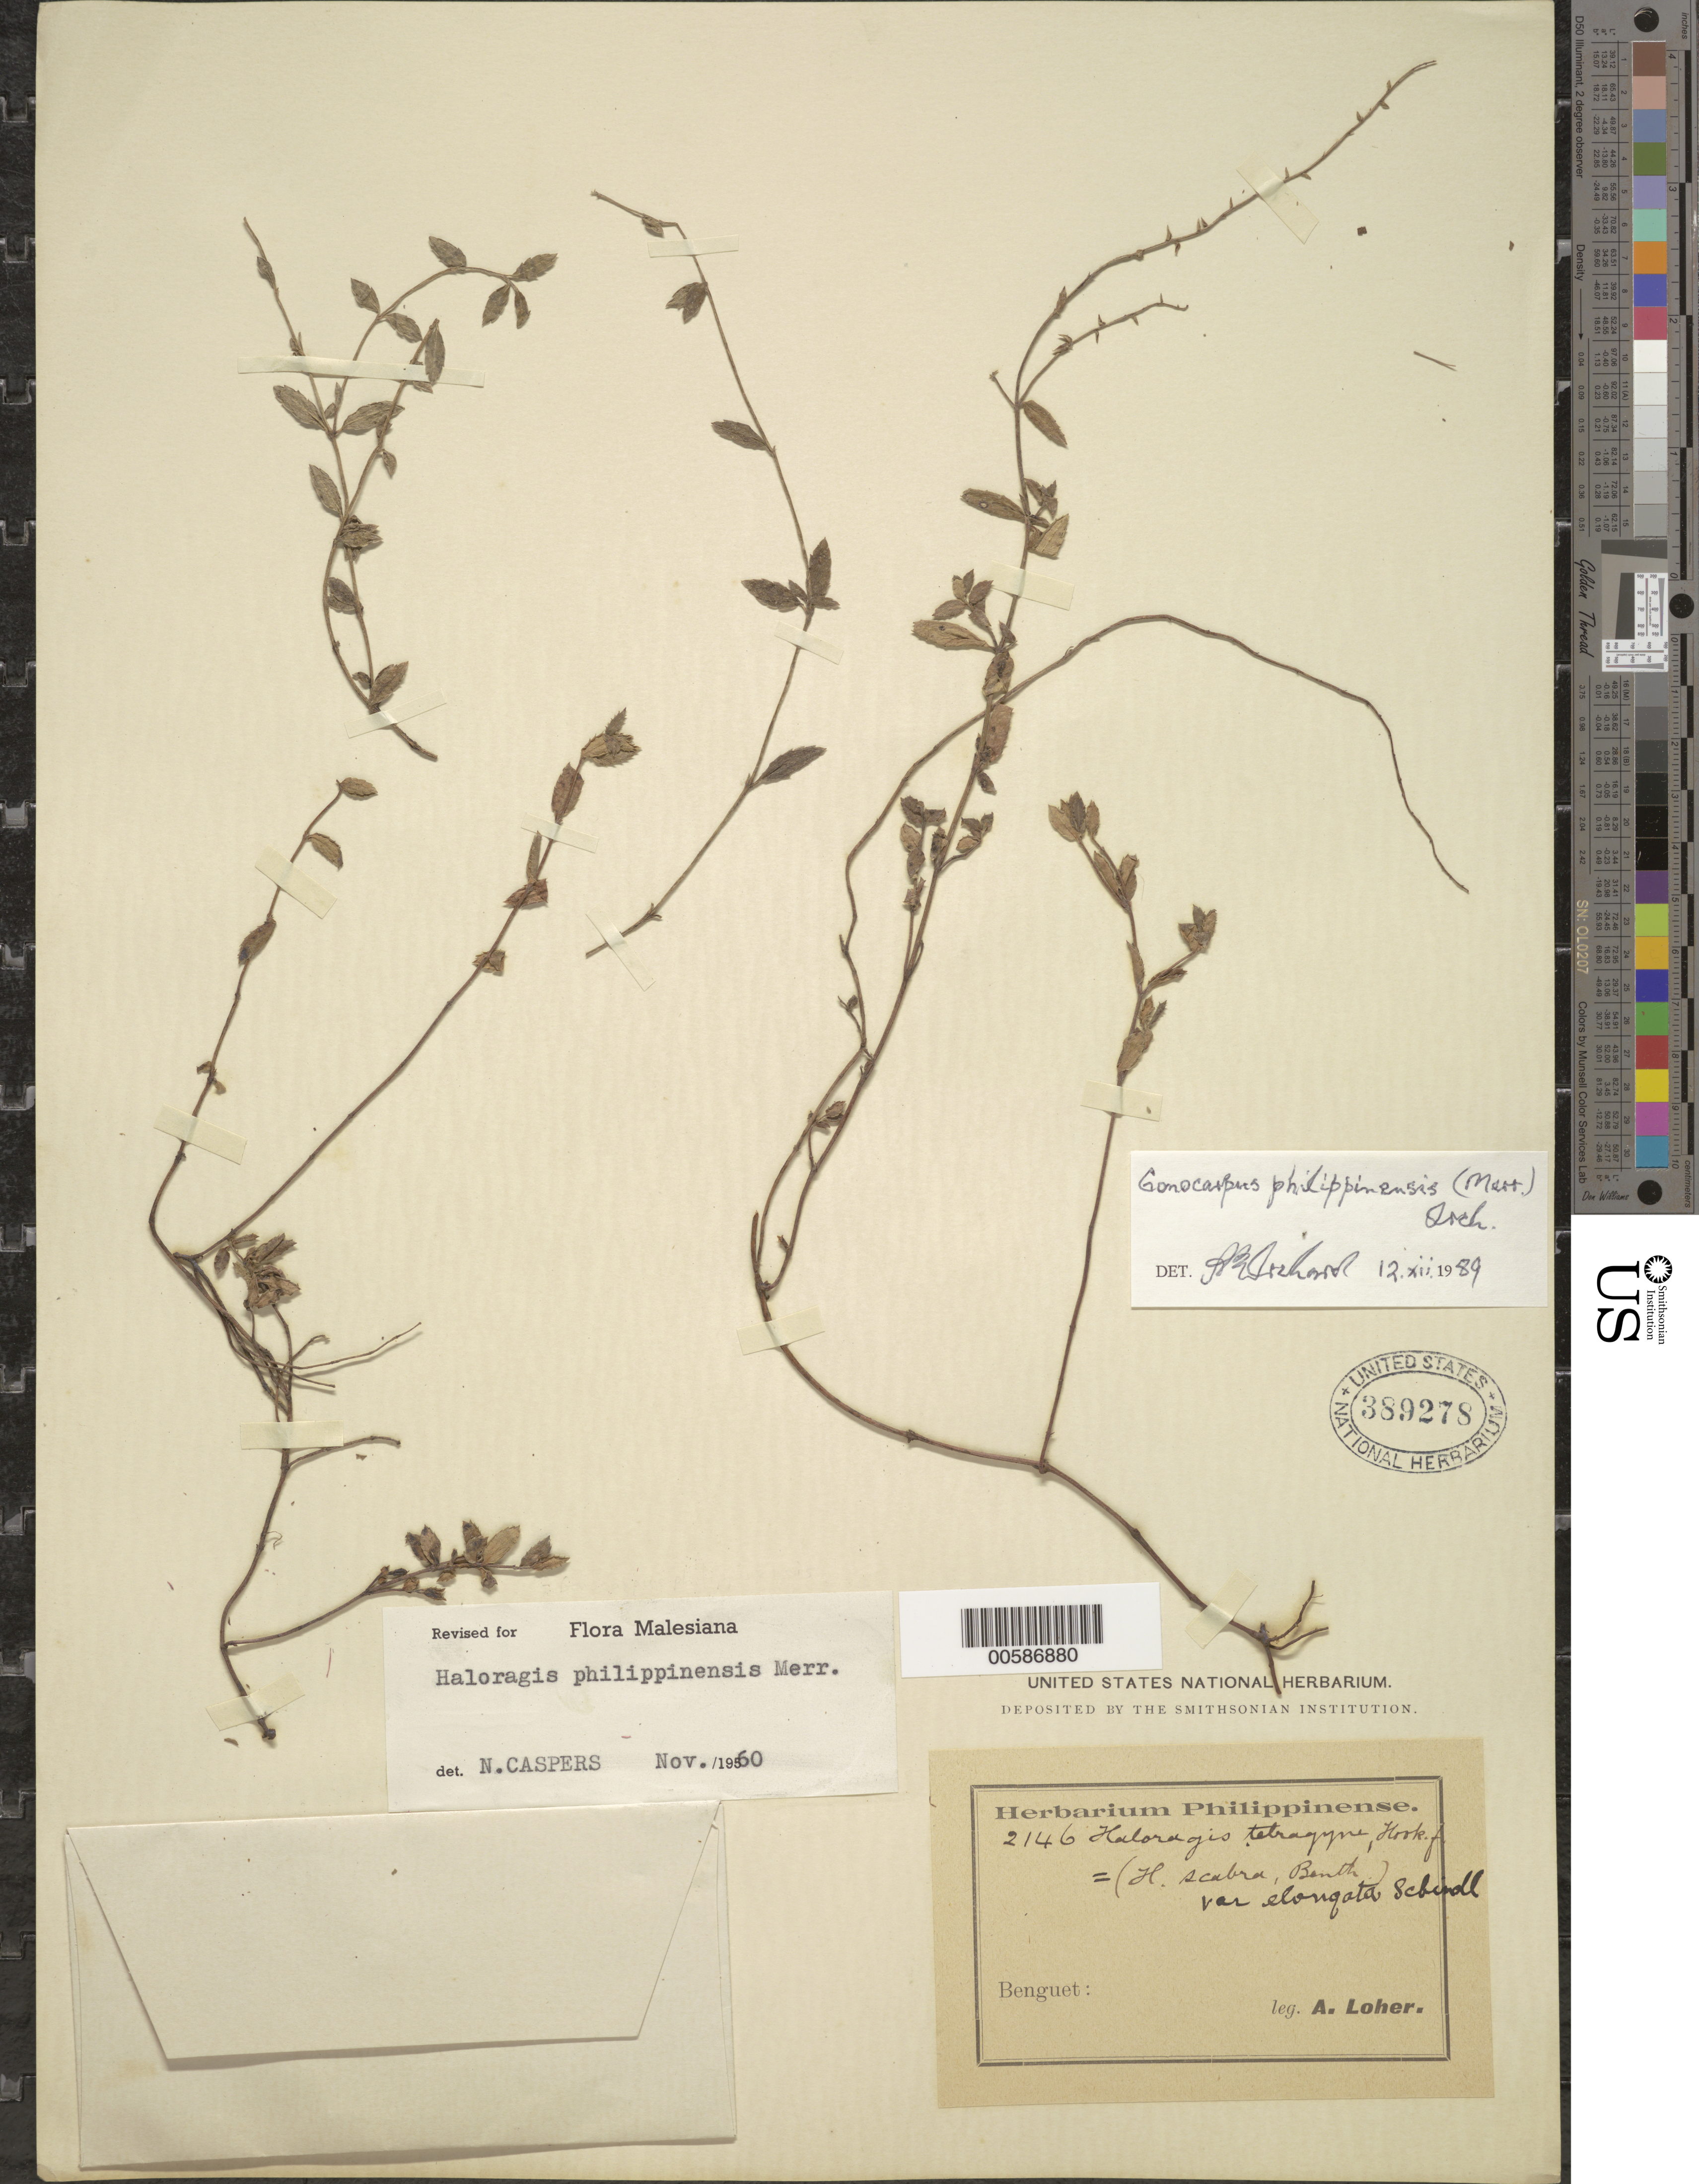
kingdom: Plantae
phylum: Tracheophyta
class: Magnoliopsida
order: Saxifragales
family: Haloragaceae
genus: Gonocarpus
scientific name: Gonocarpus philippinensis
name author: (Merr.) Orchard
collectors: A. Loher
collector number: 2146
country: Philippines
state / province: Cordillera (Administrative Region)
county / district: Benguet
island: Luzon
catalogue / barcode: US 389278